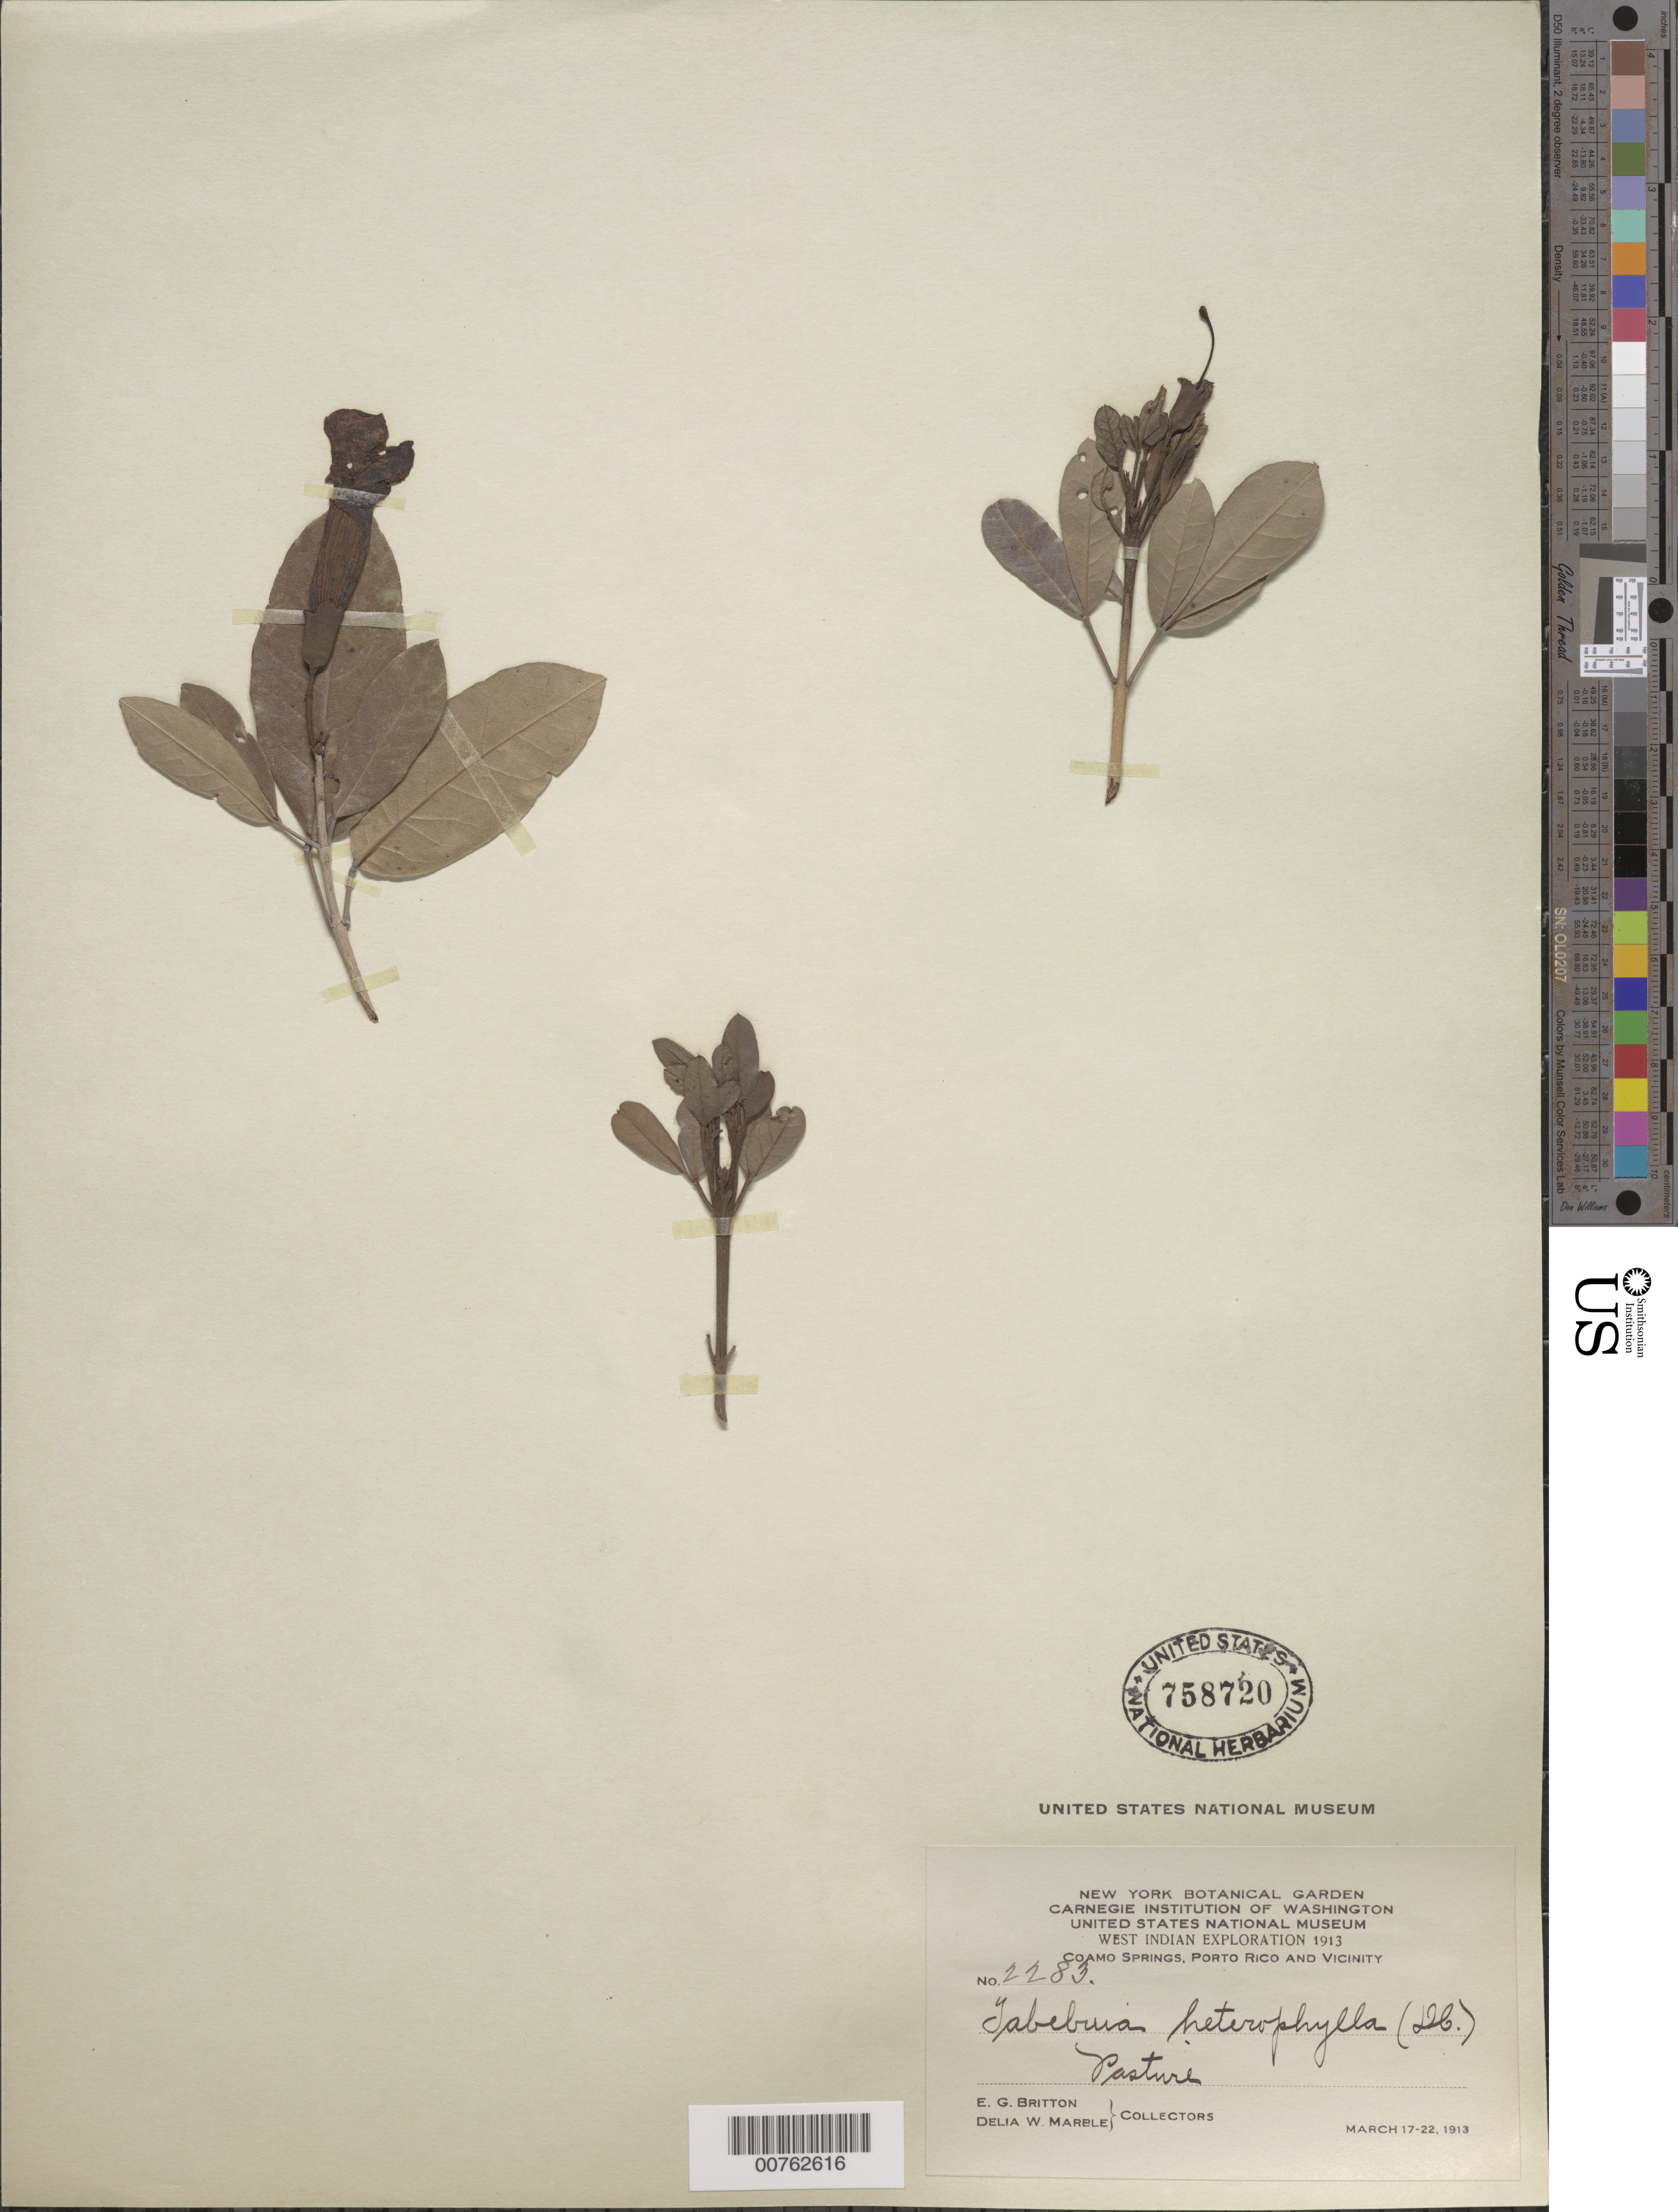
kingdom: Plantae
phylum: Tracheophyta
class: Magnoliopsida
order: Lamiales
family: Bignoniaceae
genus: Tabebuia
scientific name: Tabebuia heterophylla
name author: (DC.) Britton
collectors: E. G. Britton & D. W. Marble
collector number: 2283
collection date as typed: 17 Mar 1913 to 22 Mar 1913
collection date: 1913-03-17/1913-03-22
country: Puerto Rico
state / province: Coamo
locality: Coamo Springs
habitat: Pasture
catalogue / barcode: US 758720